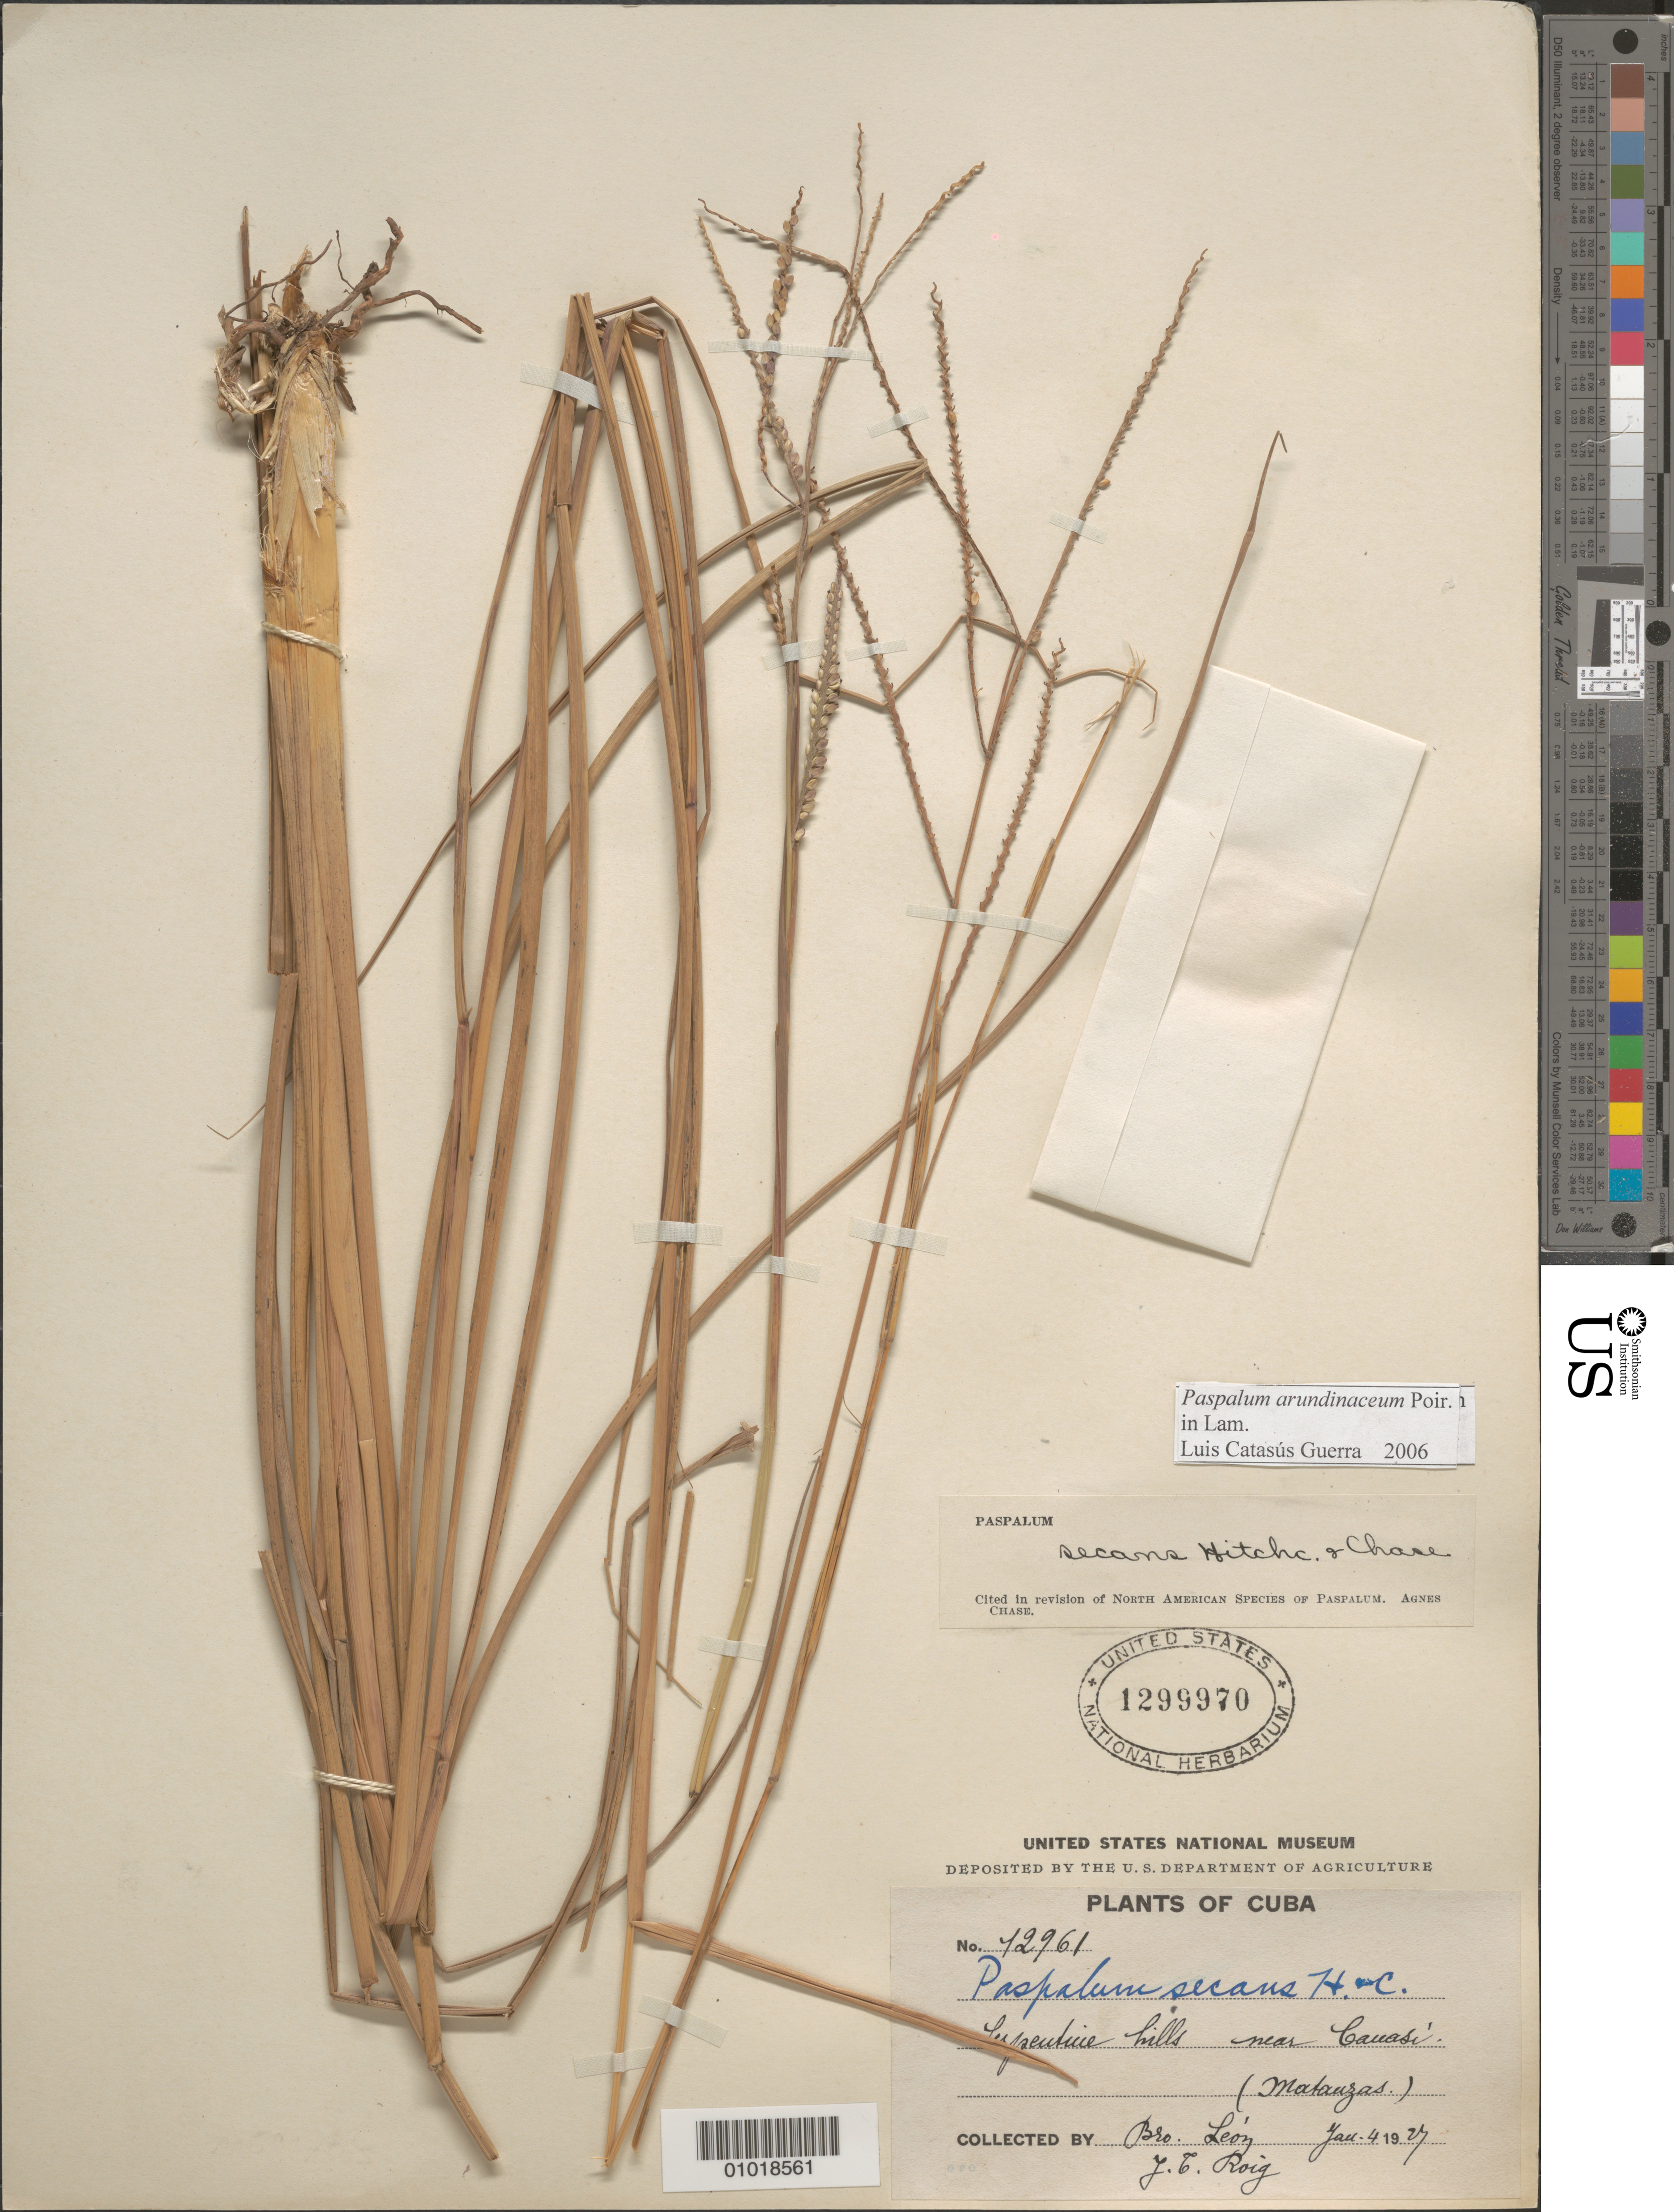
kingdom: Plantae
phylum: Tracheophyta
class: Liliopsida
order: Poales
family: Poaceae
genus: Paspalum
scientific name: Paspalum arundinaceum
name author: Poir.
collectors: Bro. León & J. Roig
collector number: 12961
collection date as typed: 04 Jun 1924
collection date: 1924-06-04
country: Cuba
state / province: Matanzas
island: Cuba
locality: near Cauasi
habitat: Serpentine hill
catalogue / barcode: US 1299970